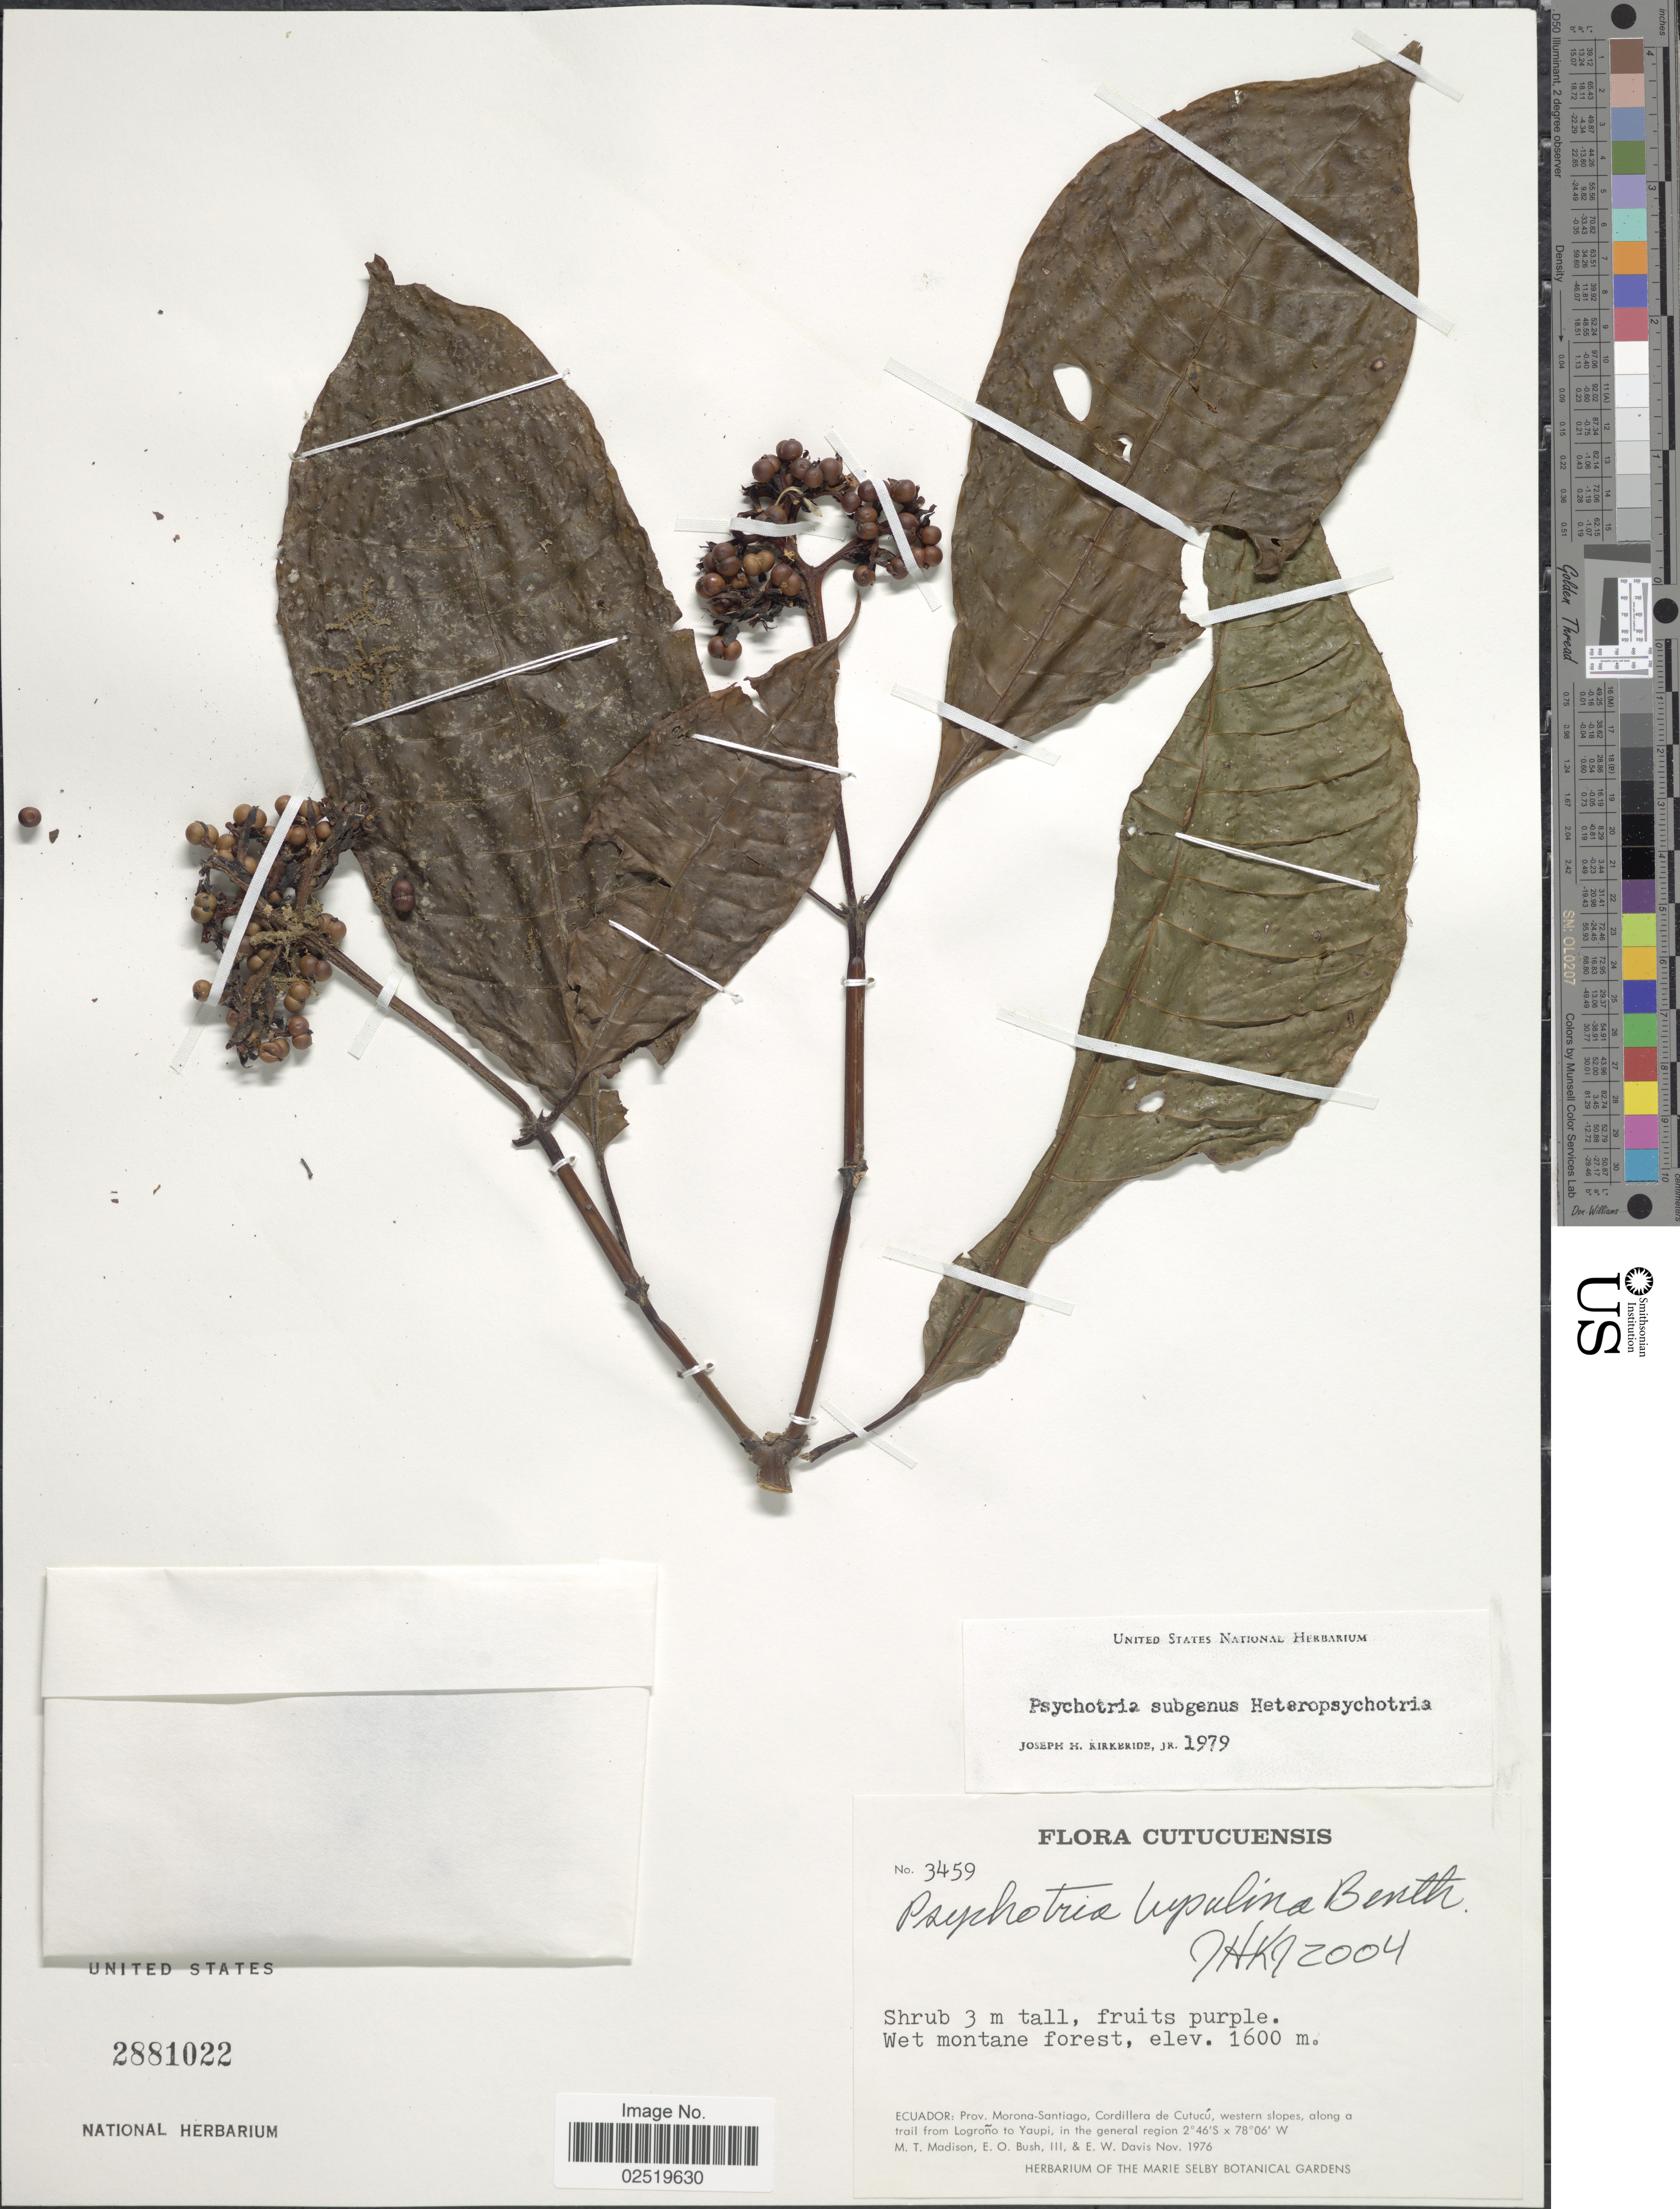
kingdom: Plantae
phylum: Tracheophyta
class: Magnoliopsida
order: Gentianales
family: Rubiaceae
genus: Psychotria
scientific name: Psychotria lupulina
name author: Benth.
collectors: M. T. Madison, E. O. Bush & E. W. Davis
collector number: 3459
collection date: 1976-11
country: Ecuador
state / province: Morona-Santiago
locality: Cutucuensis, Cordillera de Cutucu, western slopes, along a trail from Logrono to Yaupi, in the general region.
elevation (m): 1600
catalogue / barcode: US 2881022